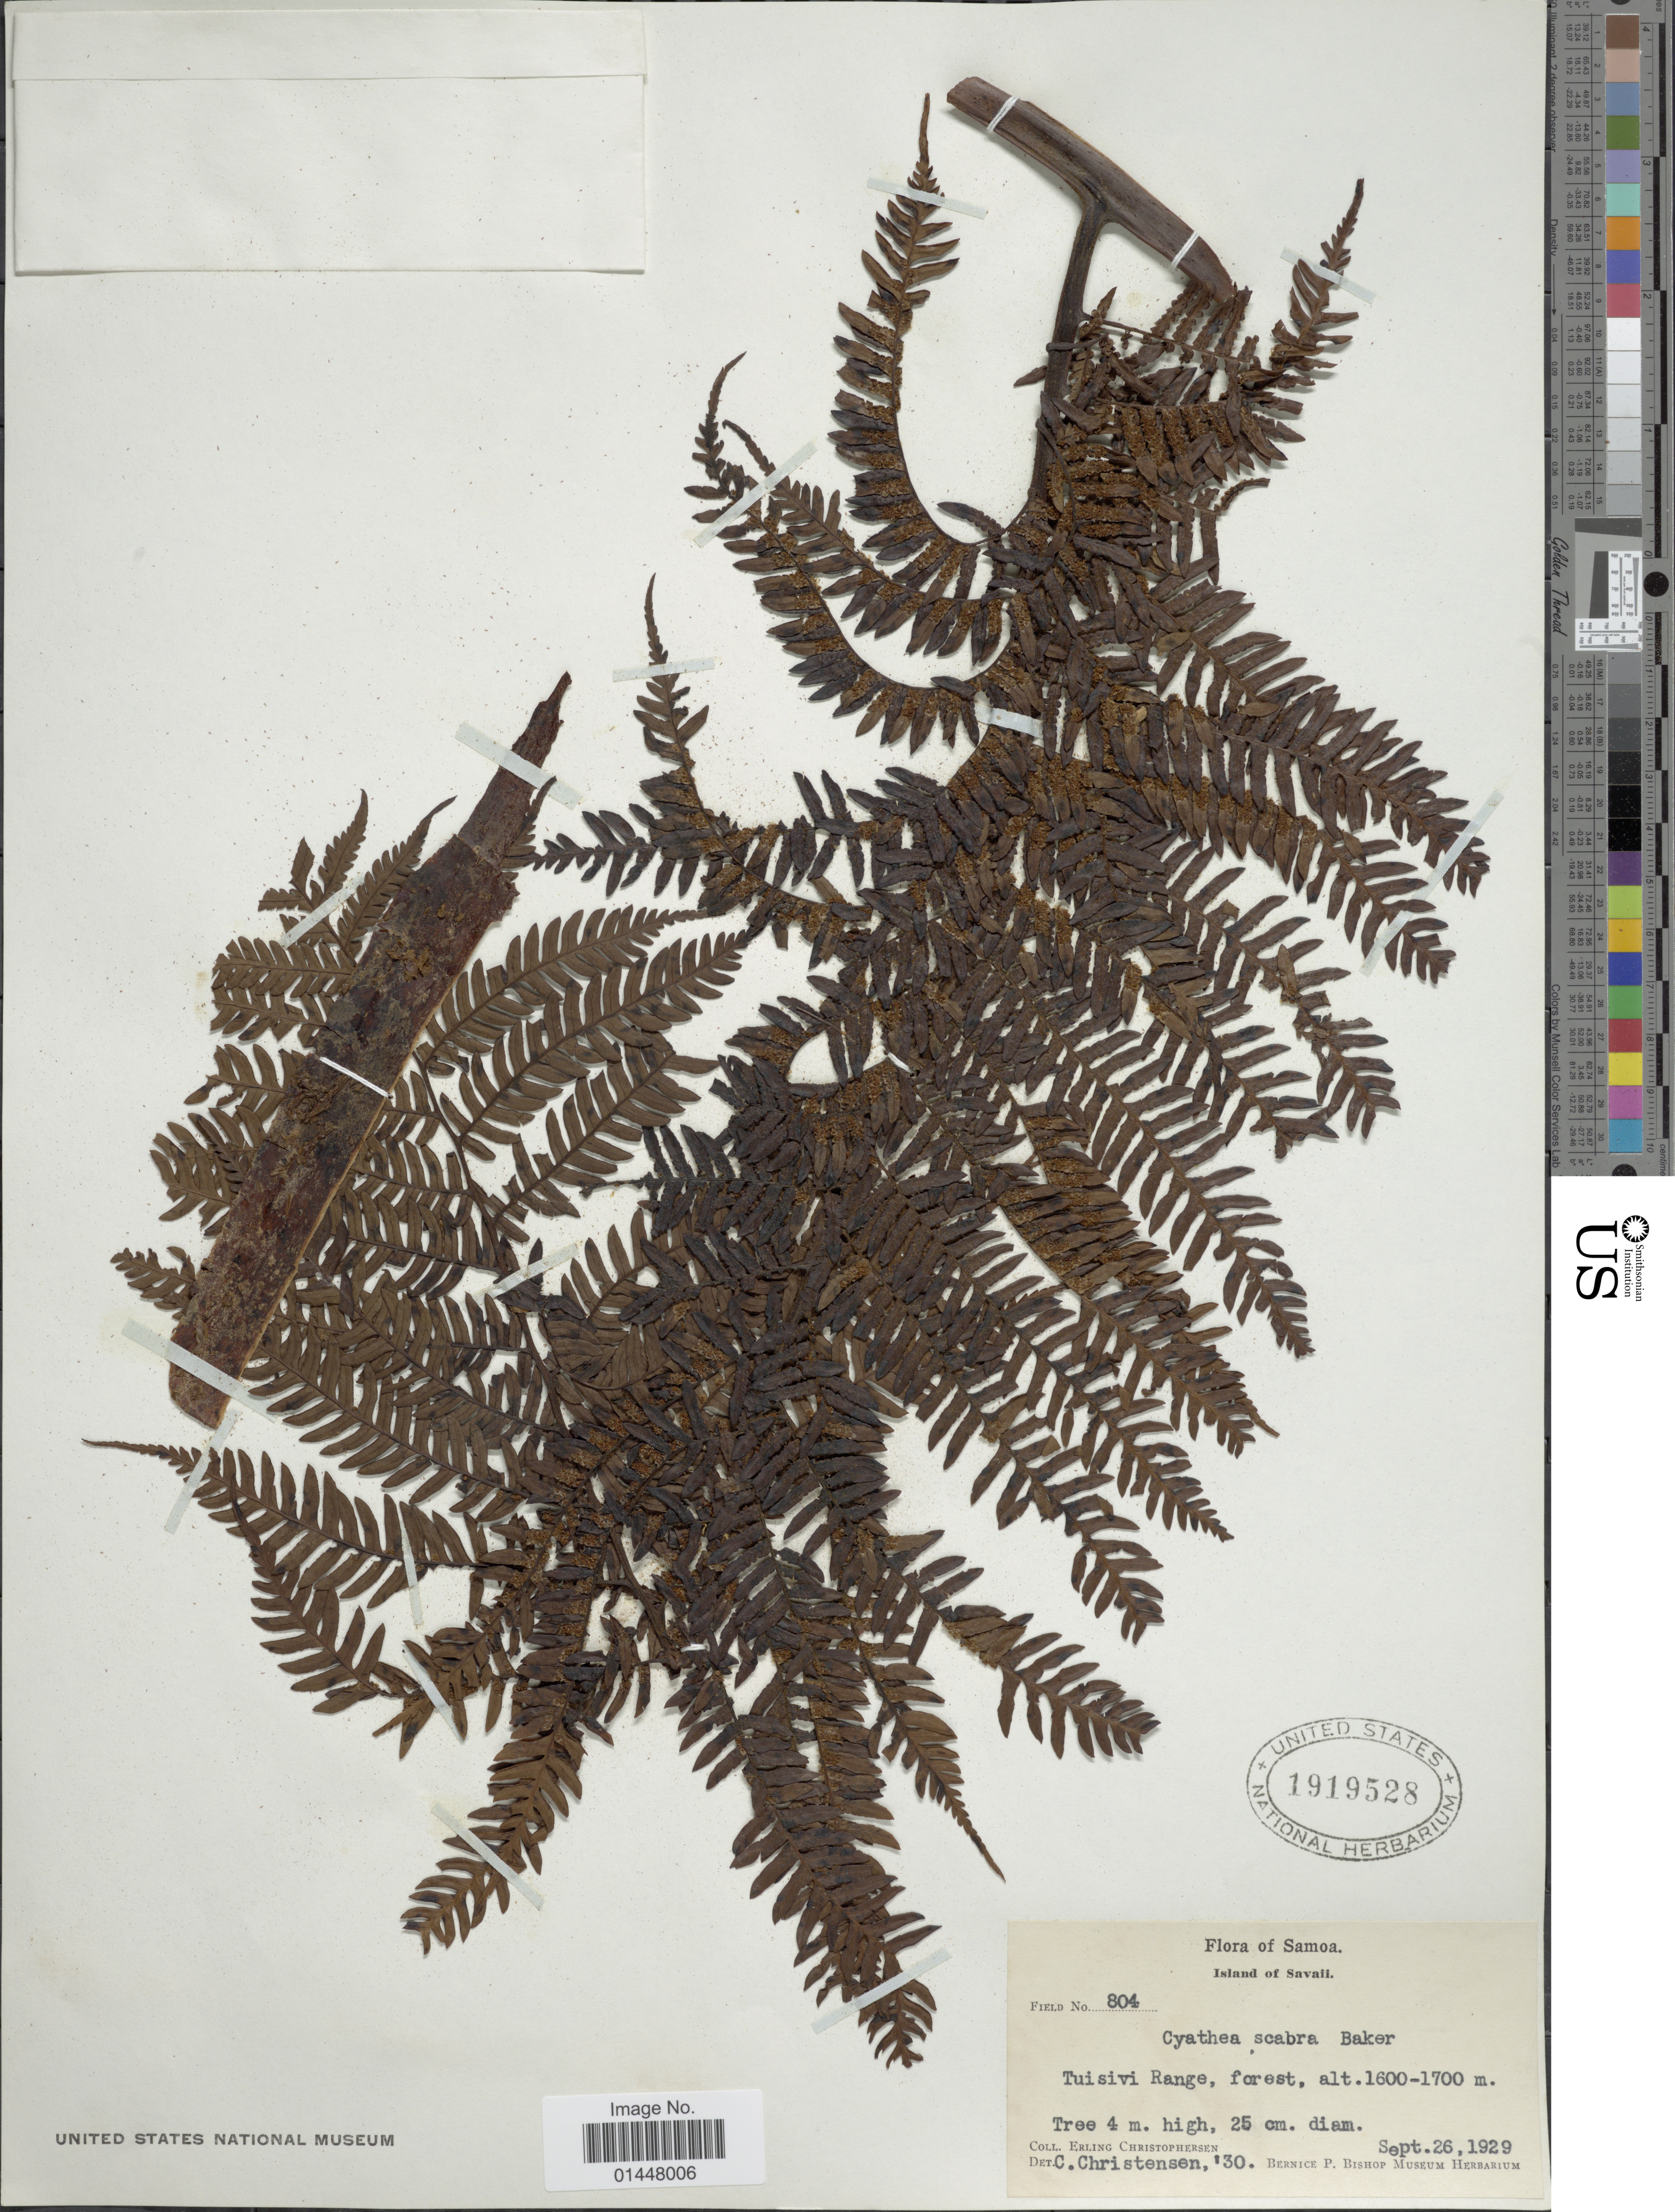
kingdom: Plantae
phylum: Tracheophyta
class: Polypodiopsida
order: Cyatheales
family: Cyatheaceae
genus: Sphaeropteris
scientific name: Sphaeropteris medullaris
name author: (G. Forst.) Bernh.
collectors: E. Christophersen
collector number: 804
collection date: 1929-09-26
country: Samoa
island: Savai'i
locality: Samoa, Island of Savaii, Tuisivi range, forest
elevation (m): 1600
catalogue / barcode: US 1919528